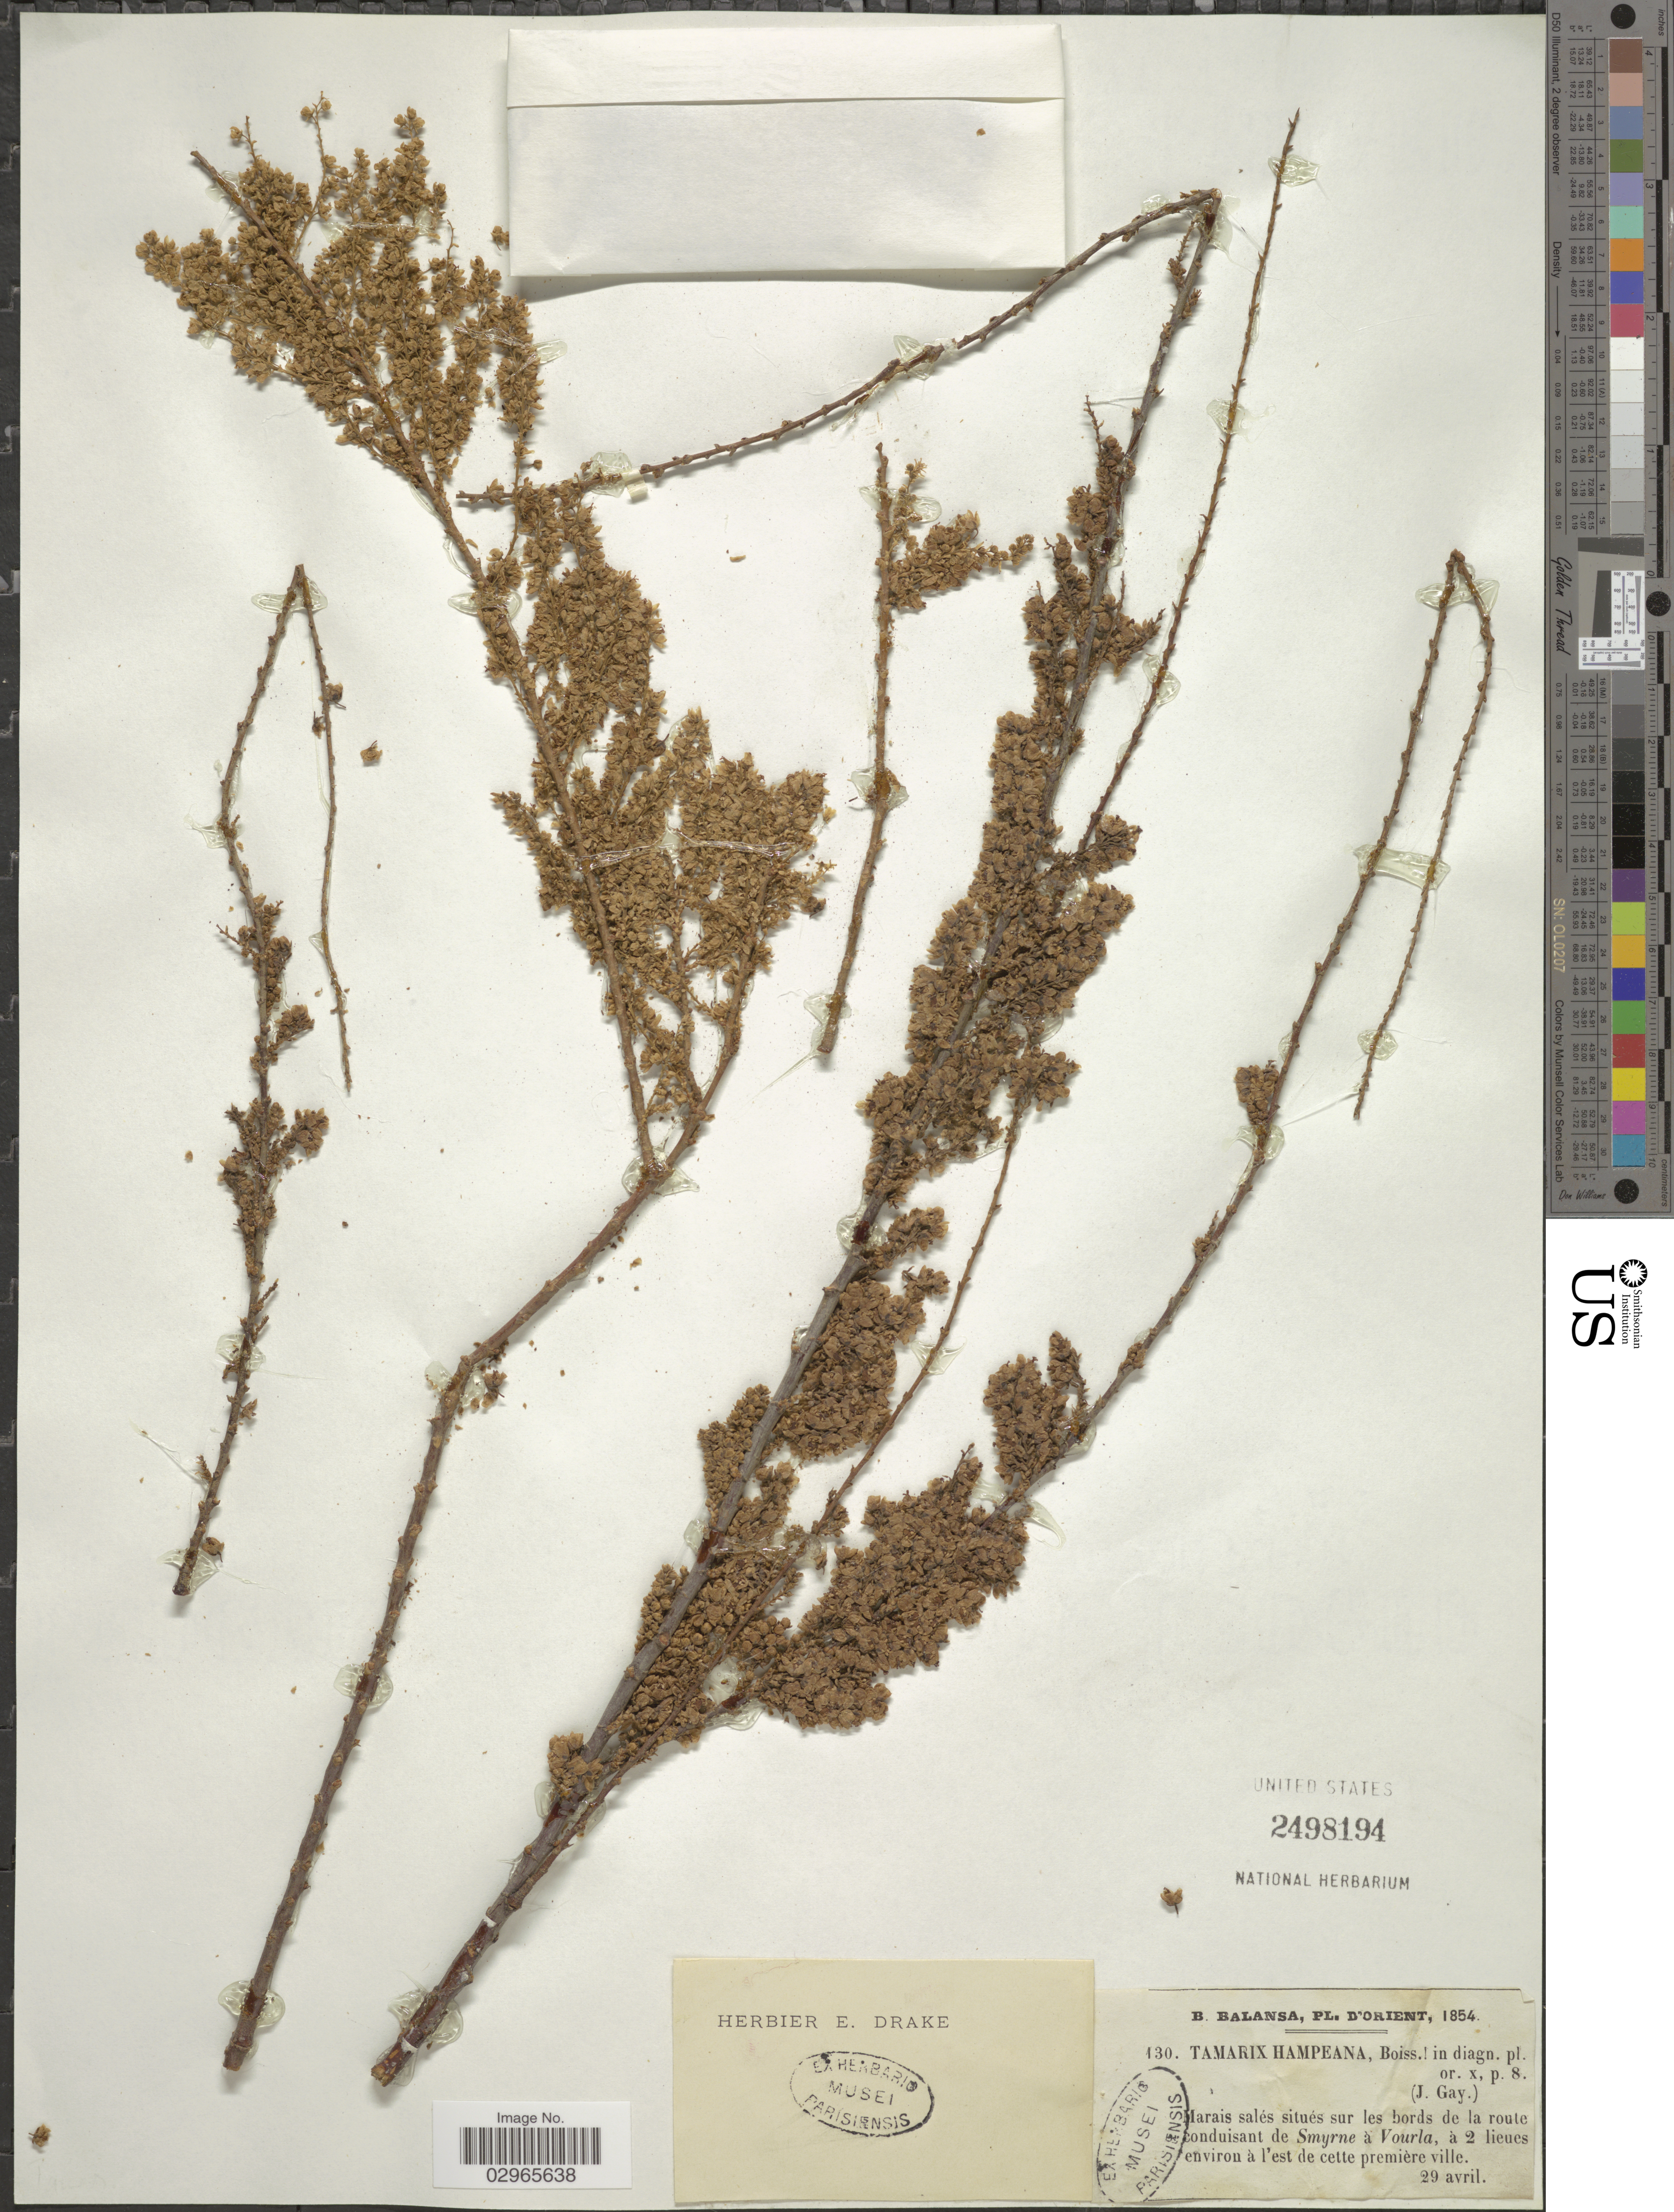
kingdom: Plantae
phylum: Tracheophyta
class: Magnoliopsida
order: Caryophyllales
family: Tamaricaceae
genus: Tamarix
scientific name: Tamarix hampeana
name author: Boiss. & Heldr.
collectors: B. Balansa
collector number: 130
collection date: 1854-04-29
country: Turkey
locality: Orient. Marais salés situés sur les bords de la route conduisant de Smyrne à Vourla, à 2 lieues environ à l'est de cette première ville.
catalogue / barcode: US 2498194